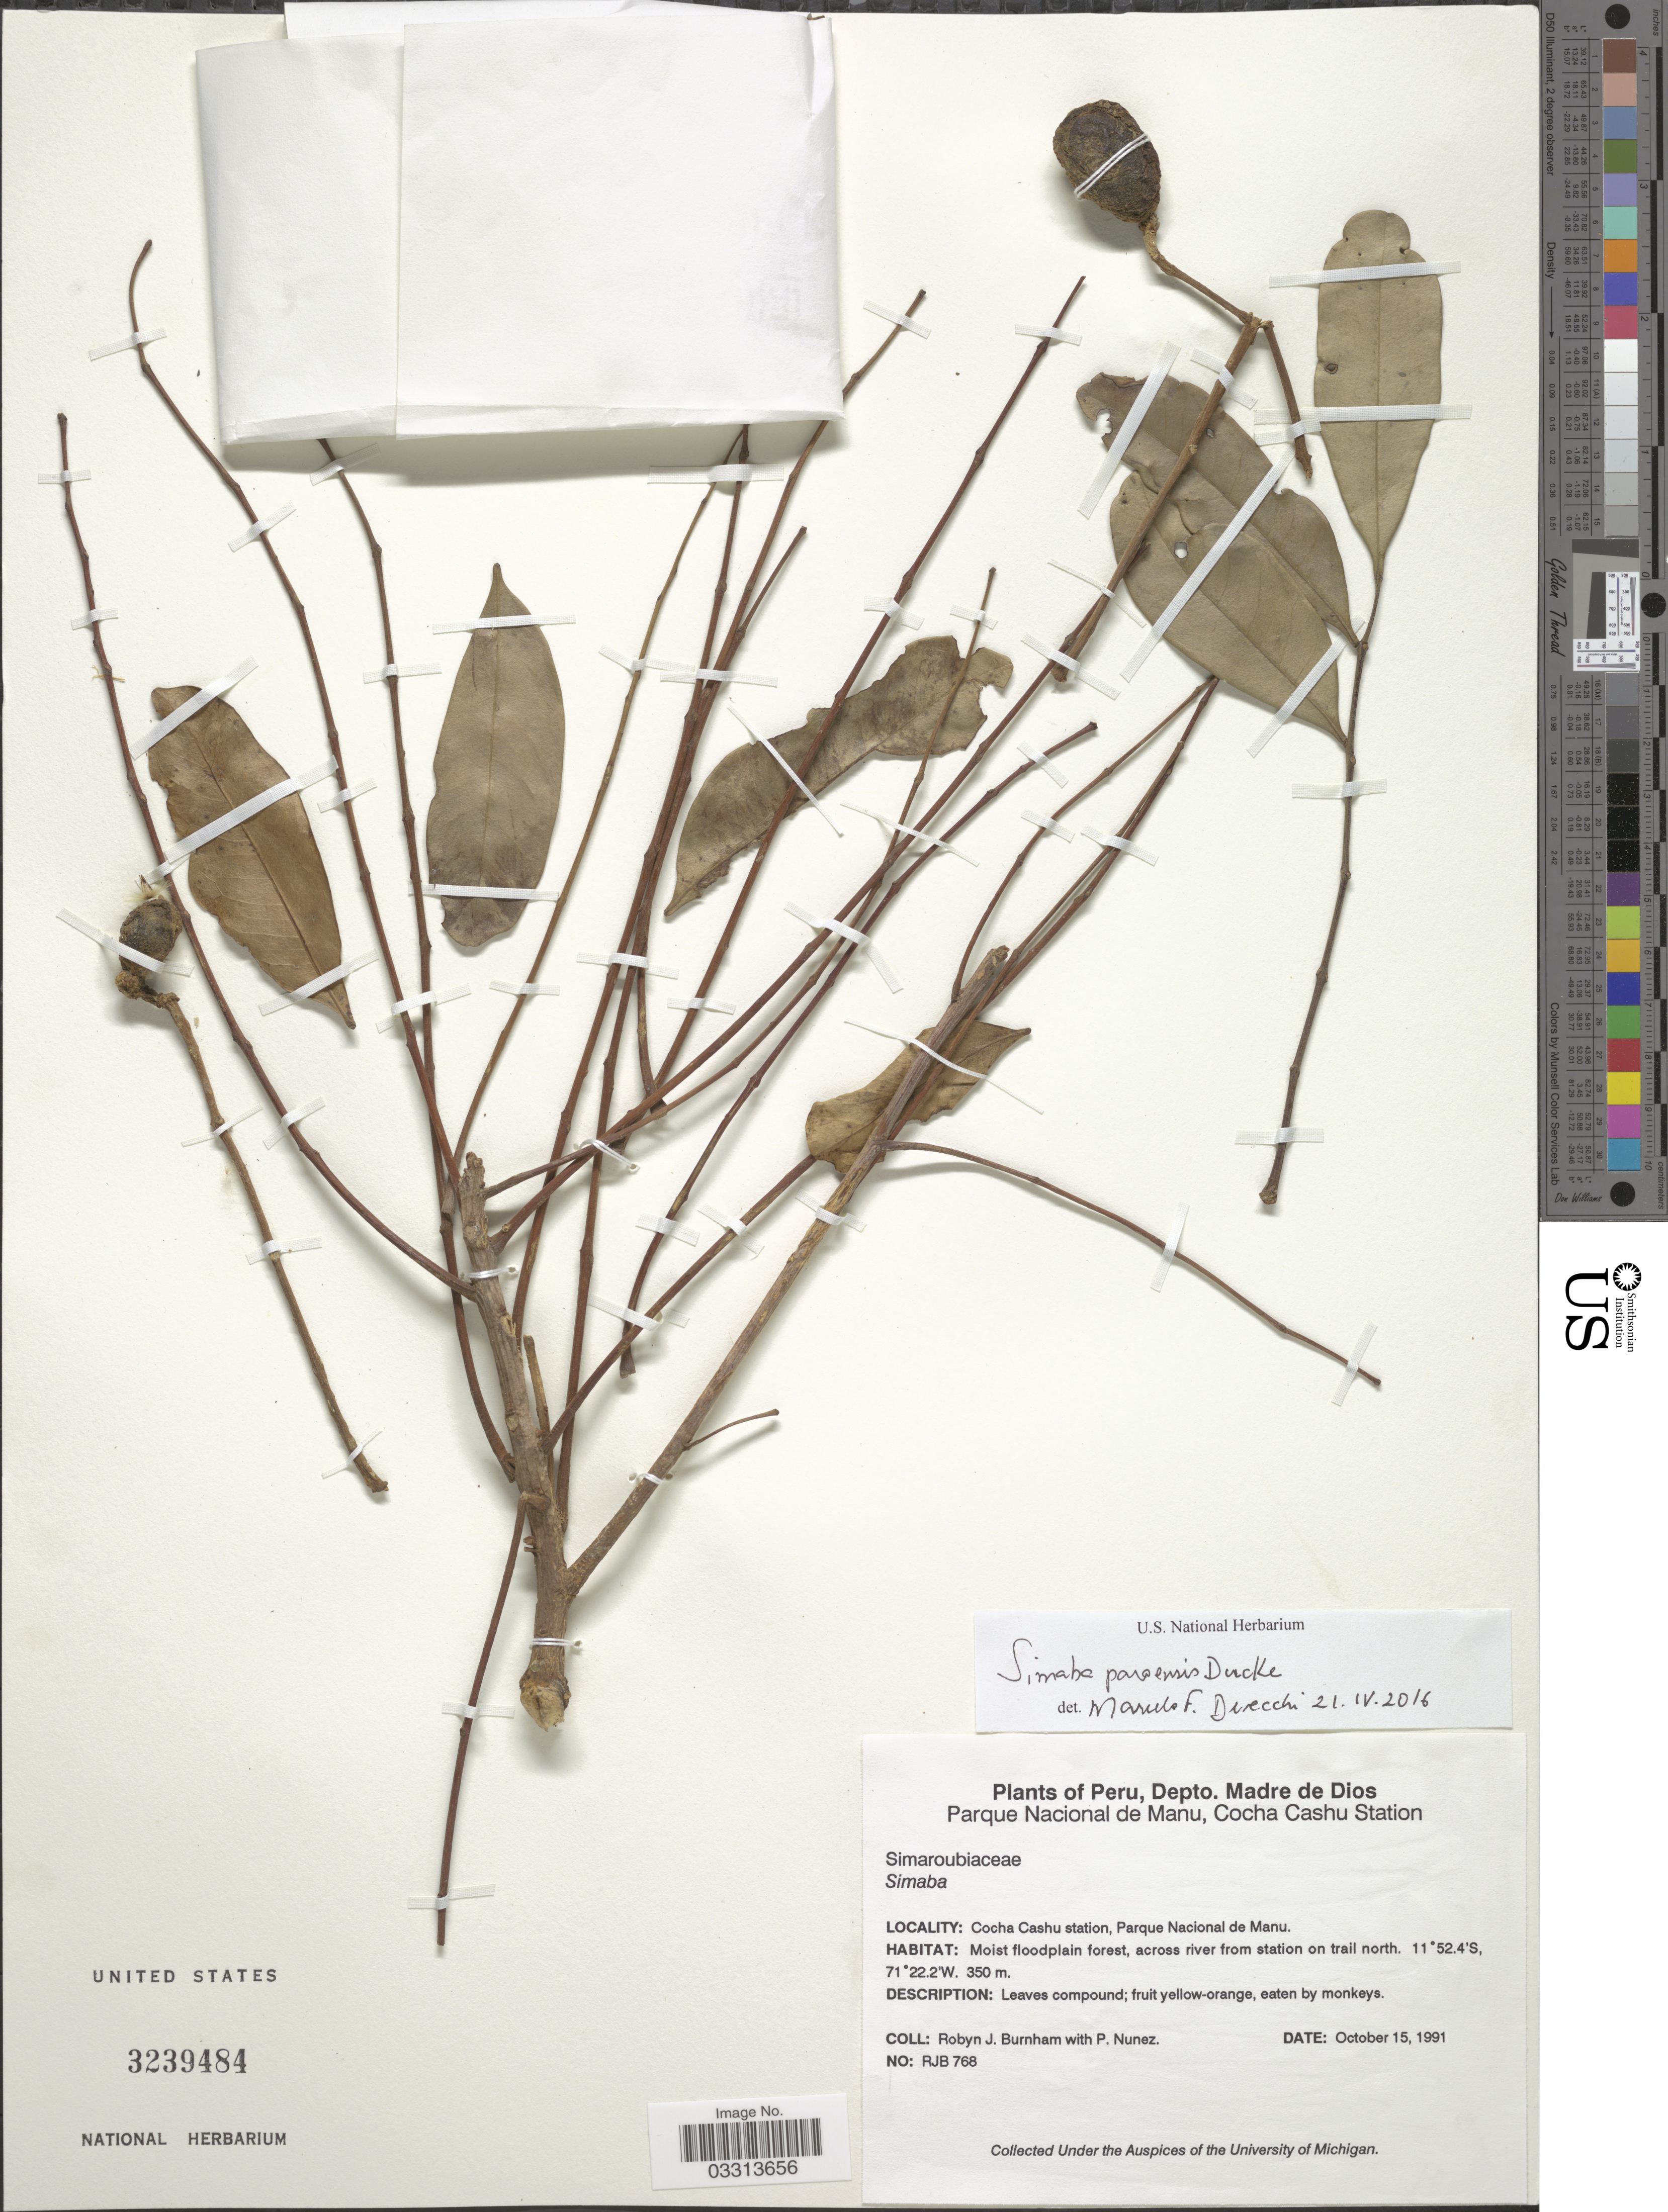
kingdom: Plantae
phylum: Tracheophyta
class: Magnoliopsida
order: Sapindales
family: Simaroubaceae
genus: Homalolepis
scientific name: Homalolepis paraensis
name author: (Ducke) Devecchi & Pirani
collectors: R. J. Burnham & P. Nuñez V.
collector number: RJB768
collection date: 1991-10-15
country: Peru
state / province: Madre de Dios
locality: Depto. Madre de Dios, Parque Nacional de Manu, Cocha Cashu Station. Moist floodplain forest, across river from station on trail north.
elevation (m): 350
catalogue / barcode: US 3239484